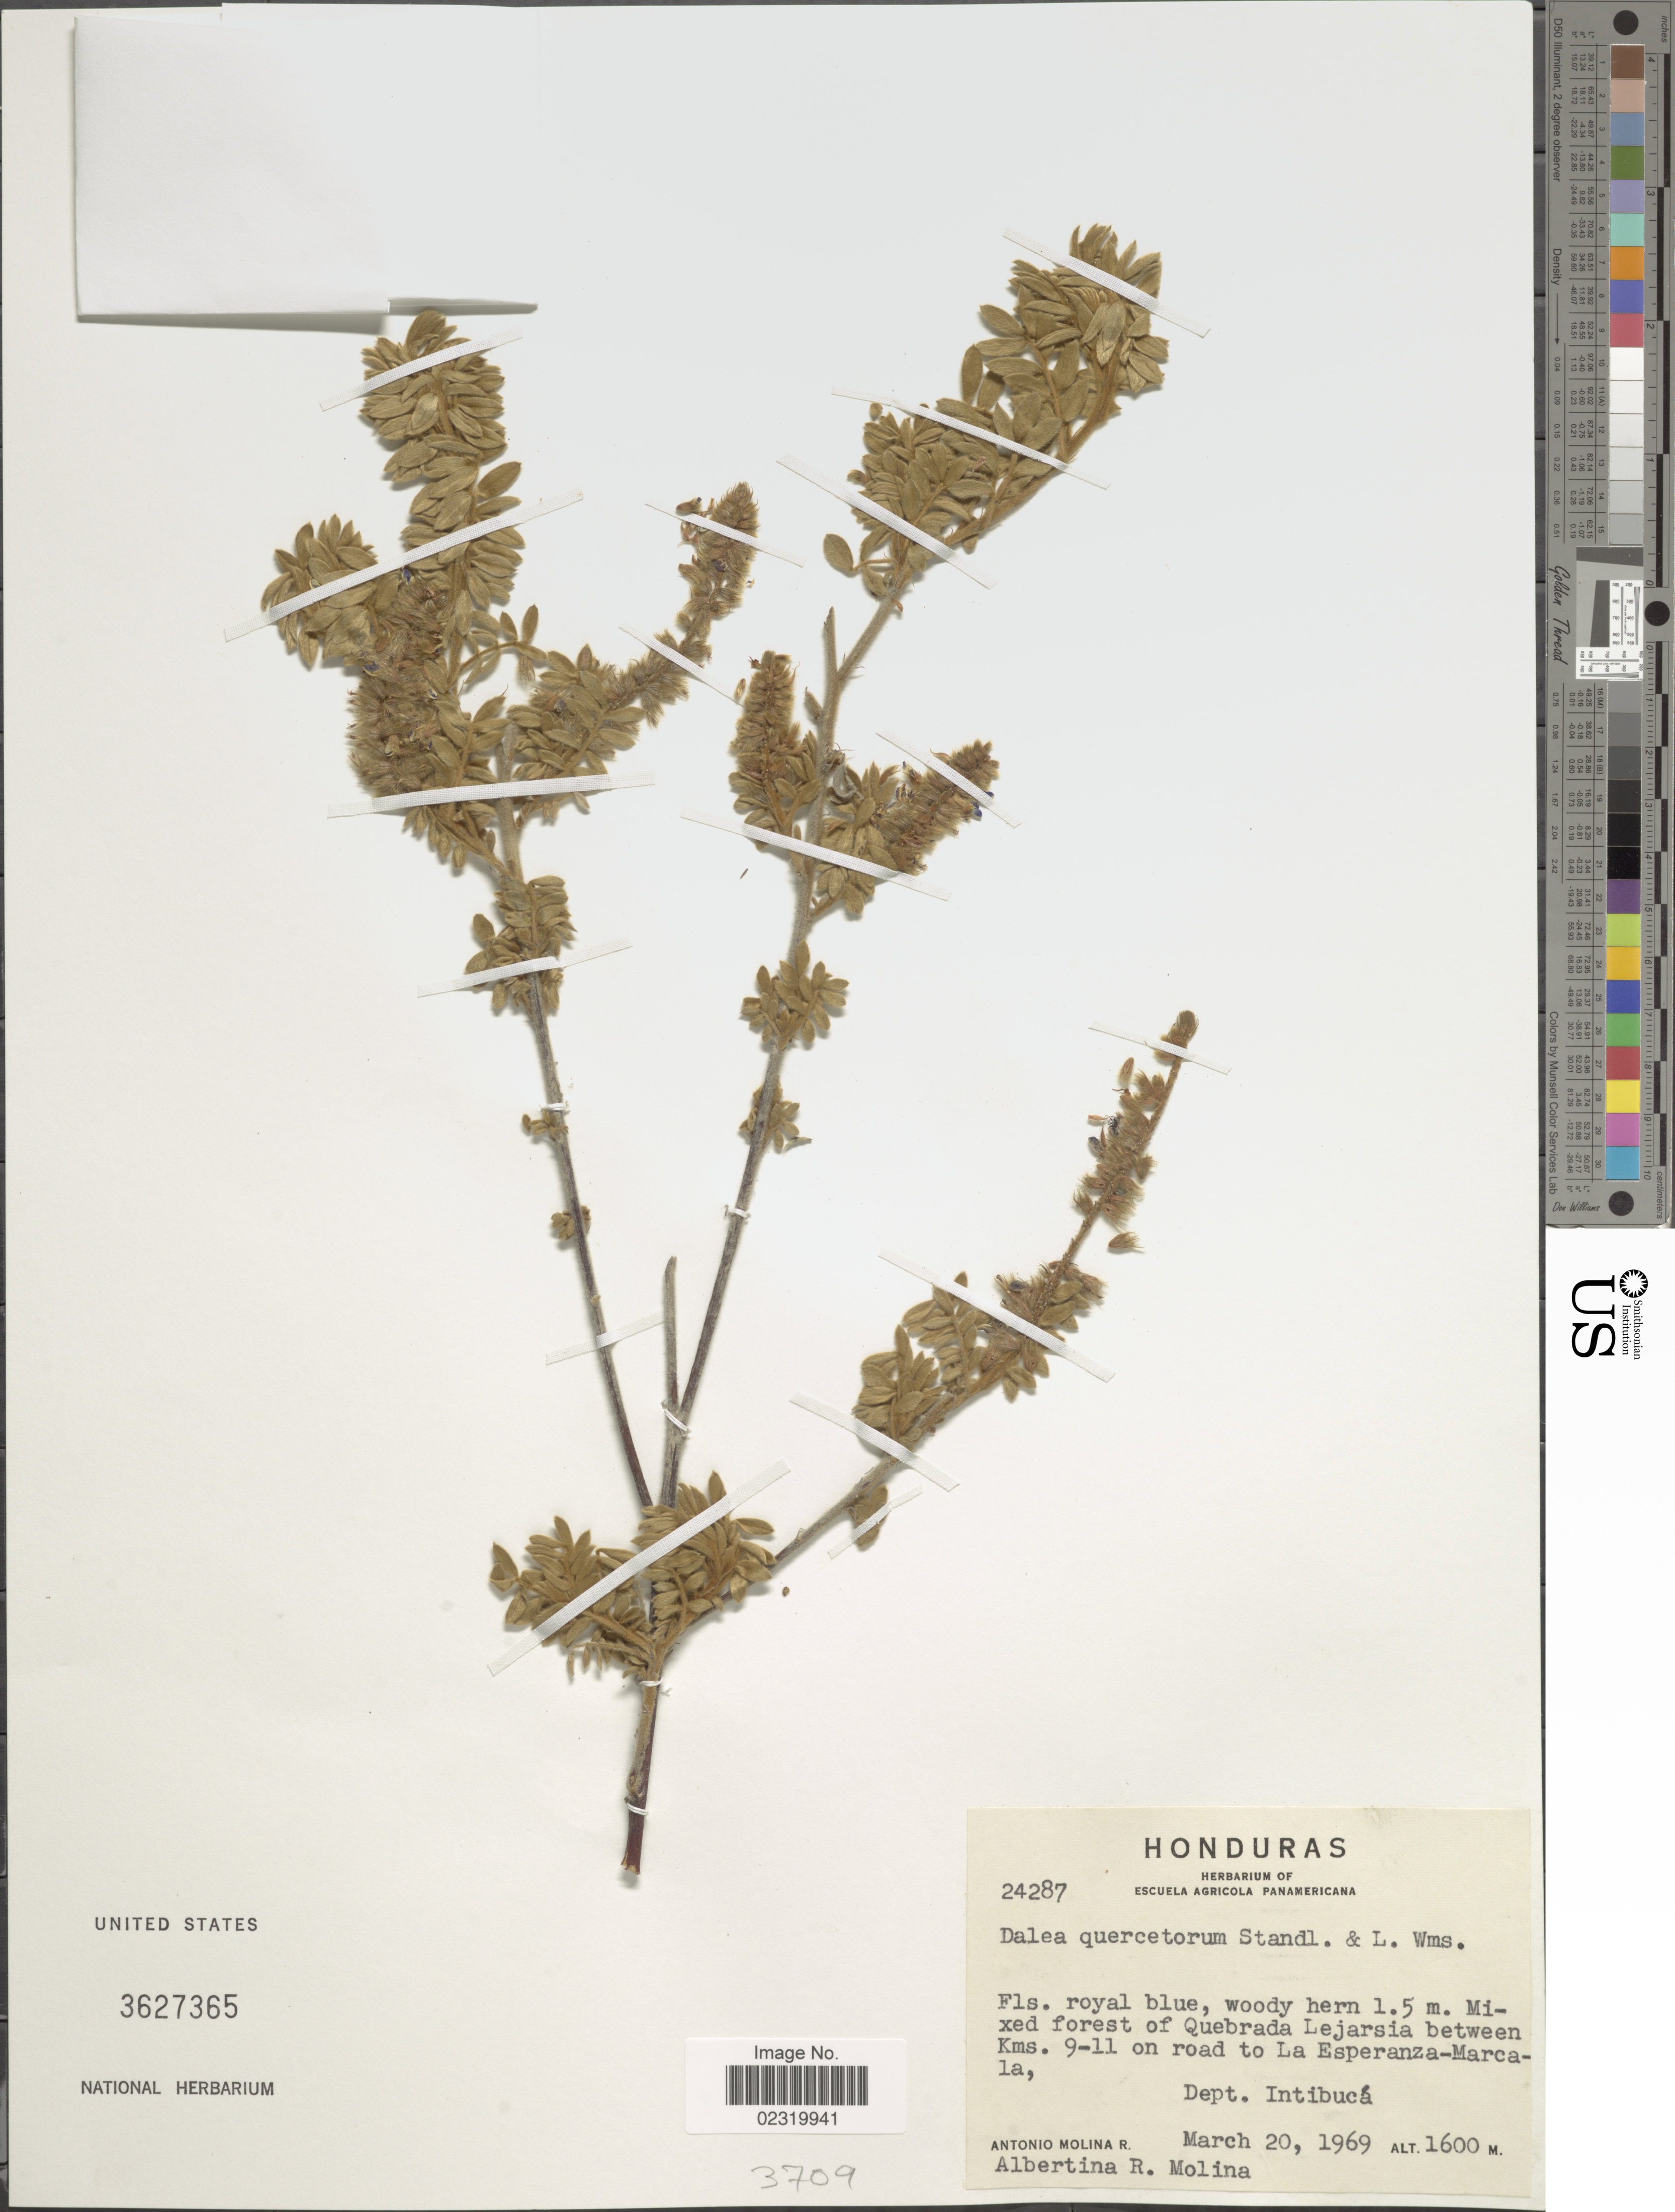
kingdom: Plantae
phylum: Tracheophyta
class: Magnoliopsida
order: Fabales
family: Fabaceae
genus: Dalea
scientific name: Dalea quercetorum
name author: Standl. & L.O. Williams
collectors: A. Molina R. & A. R. Molina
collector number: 24287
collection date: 1969-03-20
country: Honduras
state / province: Intibuca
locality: Quebrada Lejarsia between Kms. 9-11 on road to La Esperanza-Marcala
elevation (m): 1600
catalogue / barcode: US 3627365